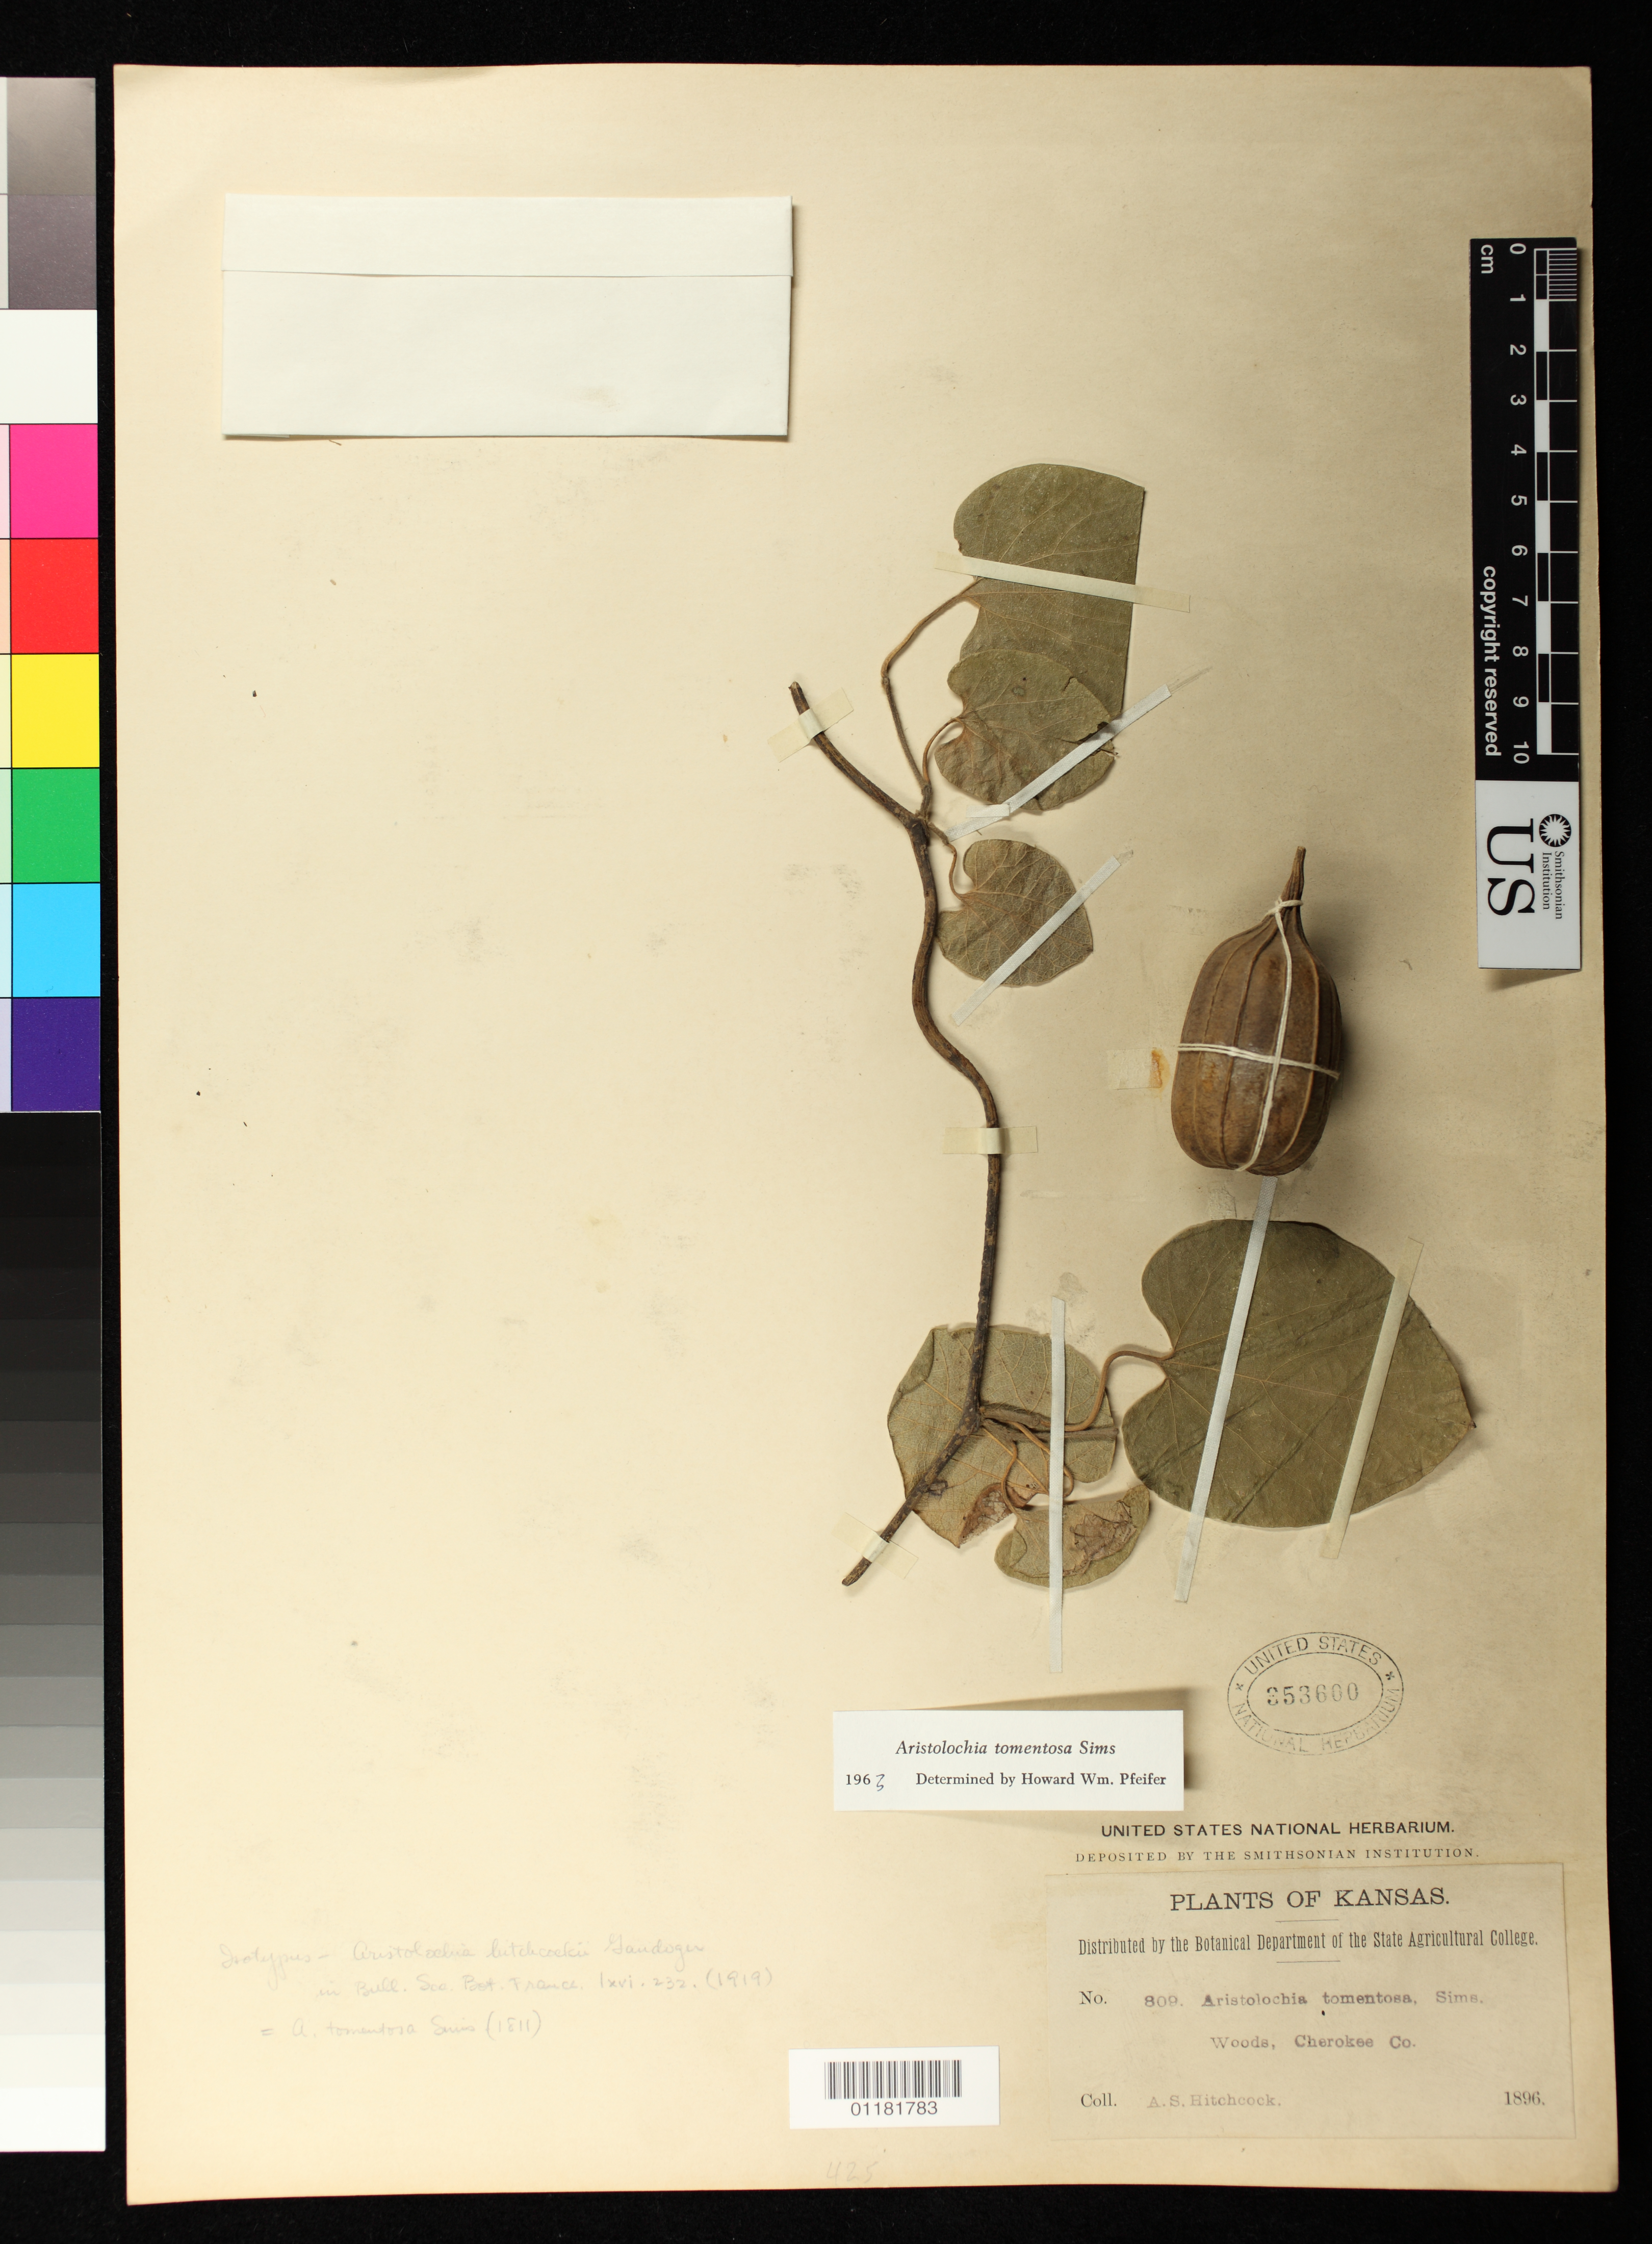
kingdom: Plantae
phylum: Tracheophyta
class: Magnoliopsida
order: Piperales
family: Aristolochiaceae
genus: Aristolochia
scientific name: Aristolochia tomentosa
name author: Sims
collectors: A. S. Hitchcock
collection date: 1896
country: United States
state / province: Kansas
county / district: Cherokee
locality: Cherokee Co.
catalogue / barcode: US 353600